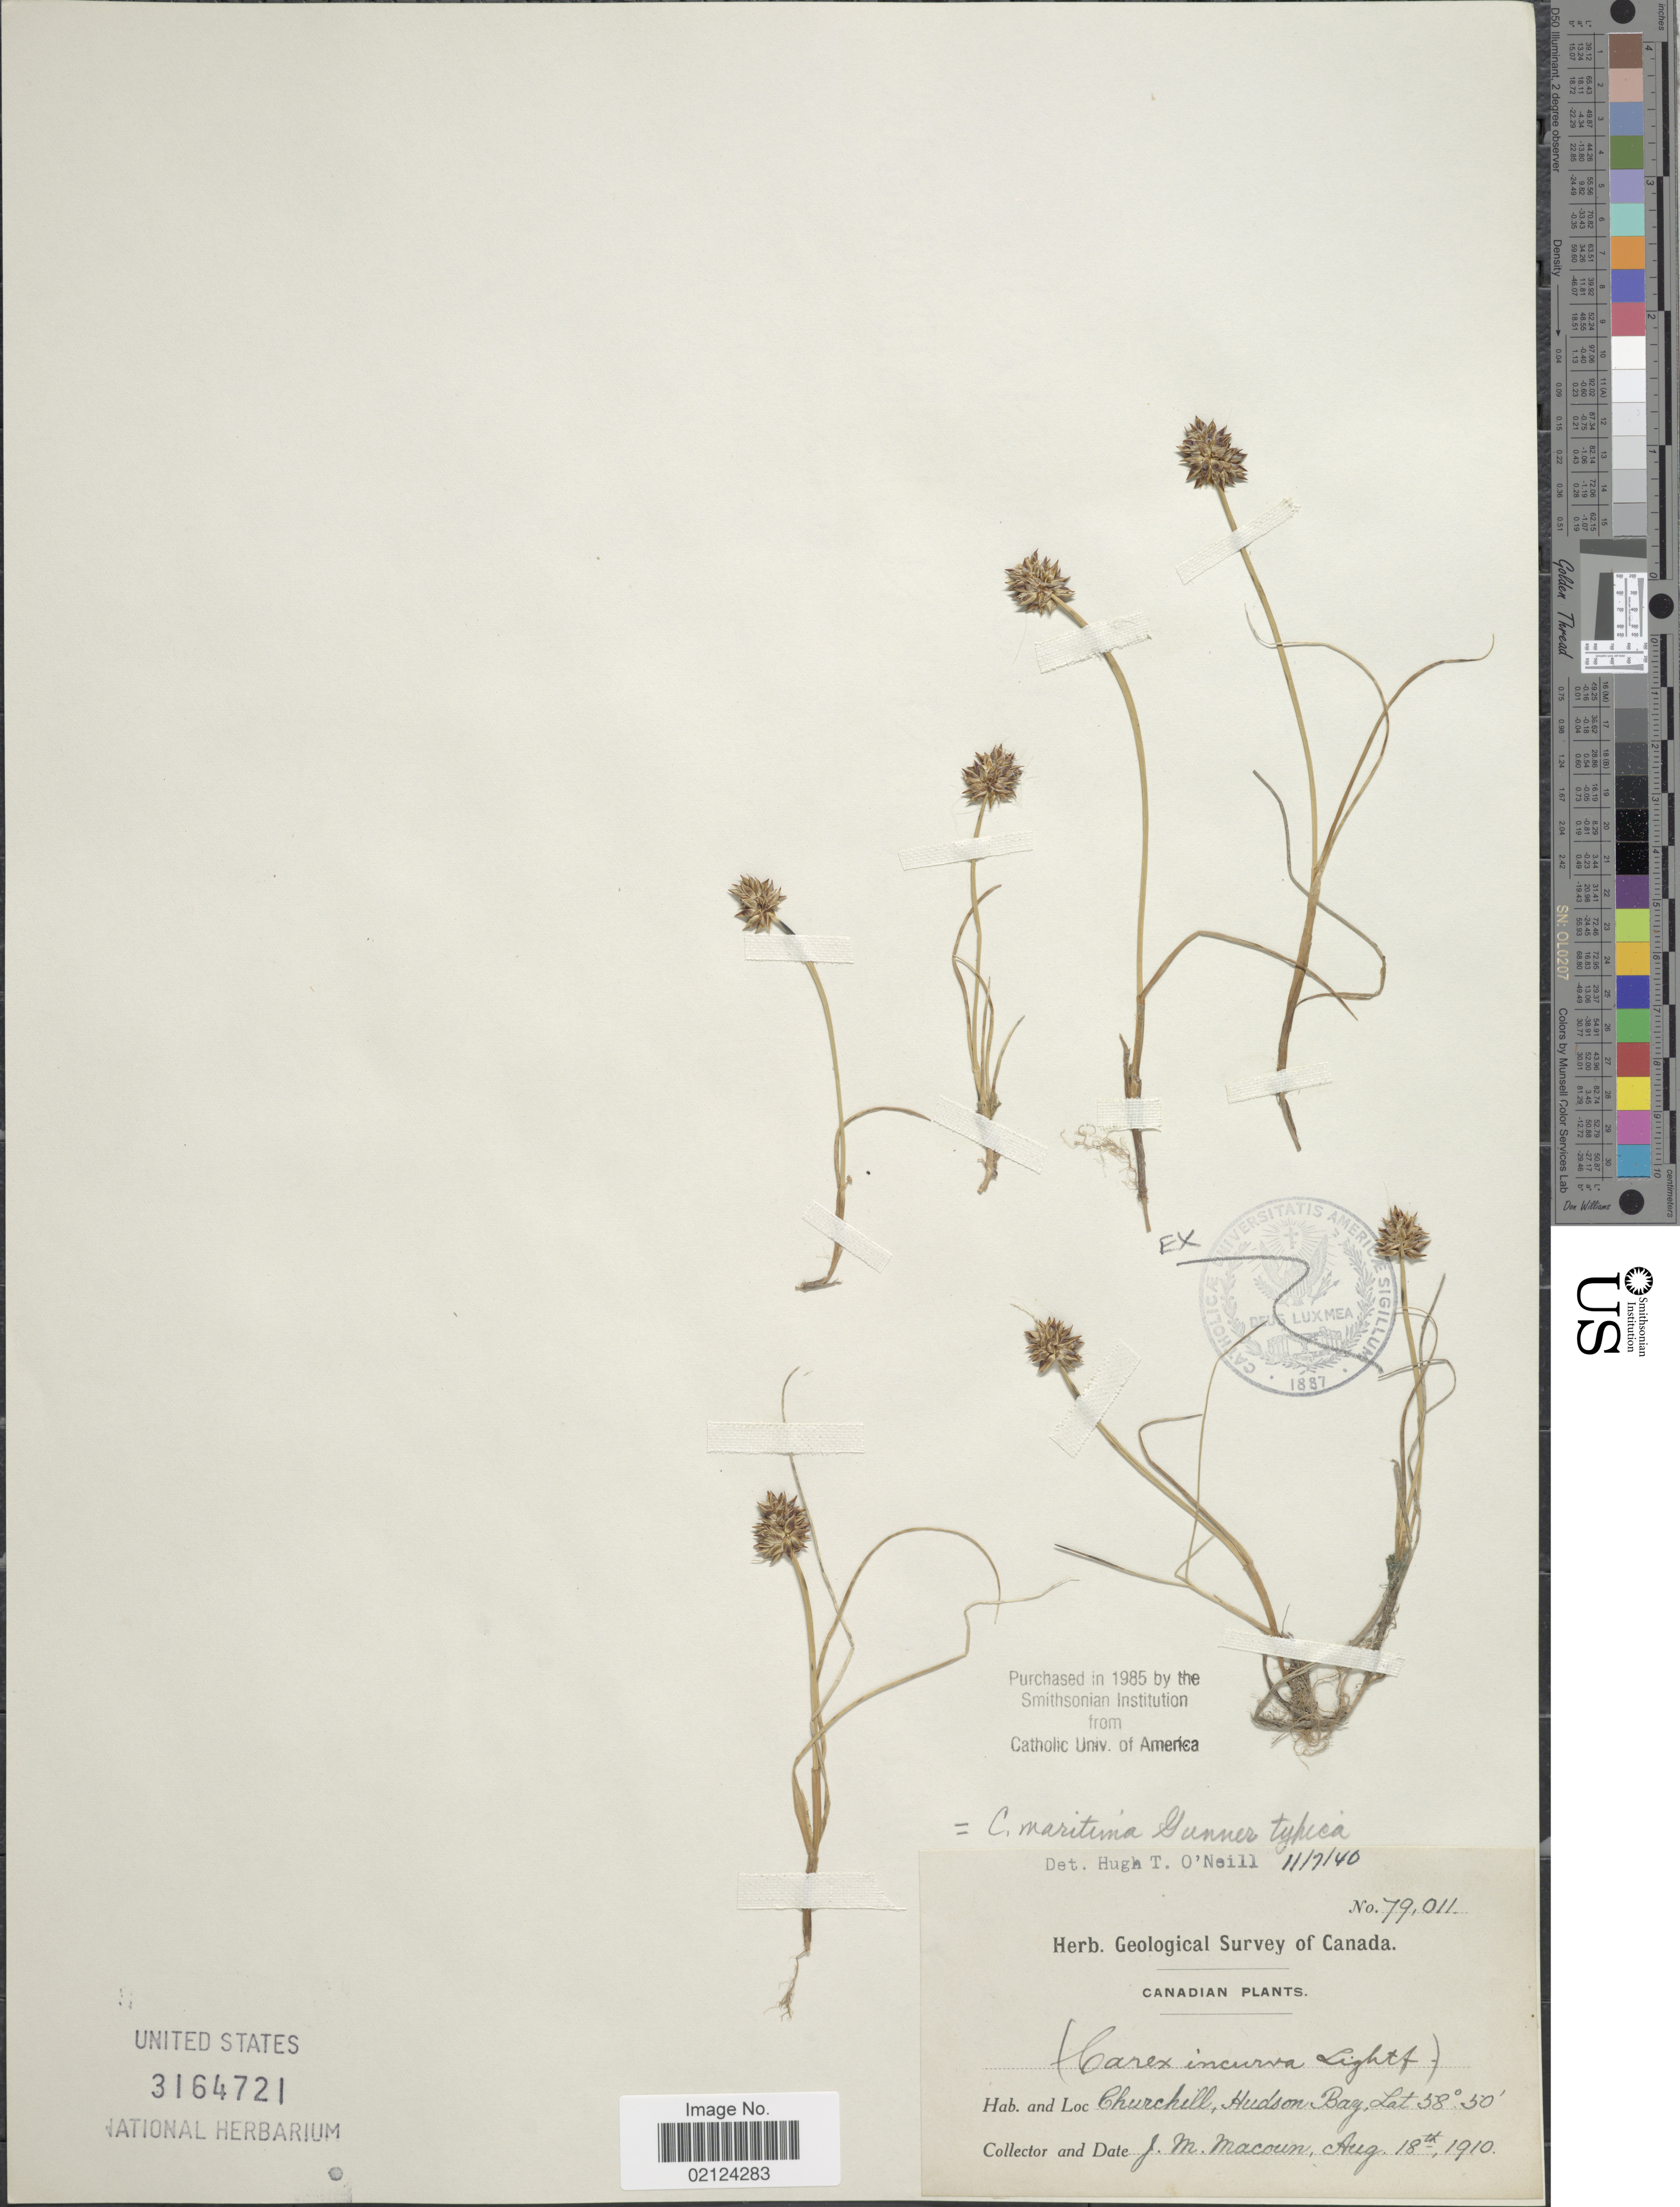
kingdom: Plantae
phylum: Tracheophyta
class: Liliopsida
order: Poales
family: Cyperaceae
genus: Carex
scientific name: Carex maritima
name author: Gunnerus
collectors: J. M. Macoun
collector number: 79011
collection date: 1910-08-18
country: Canada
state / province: Manitoba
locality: Churchill, Hudson Bay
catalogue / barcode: US 3164721